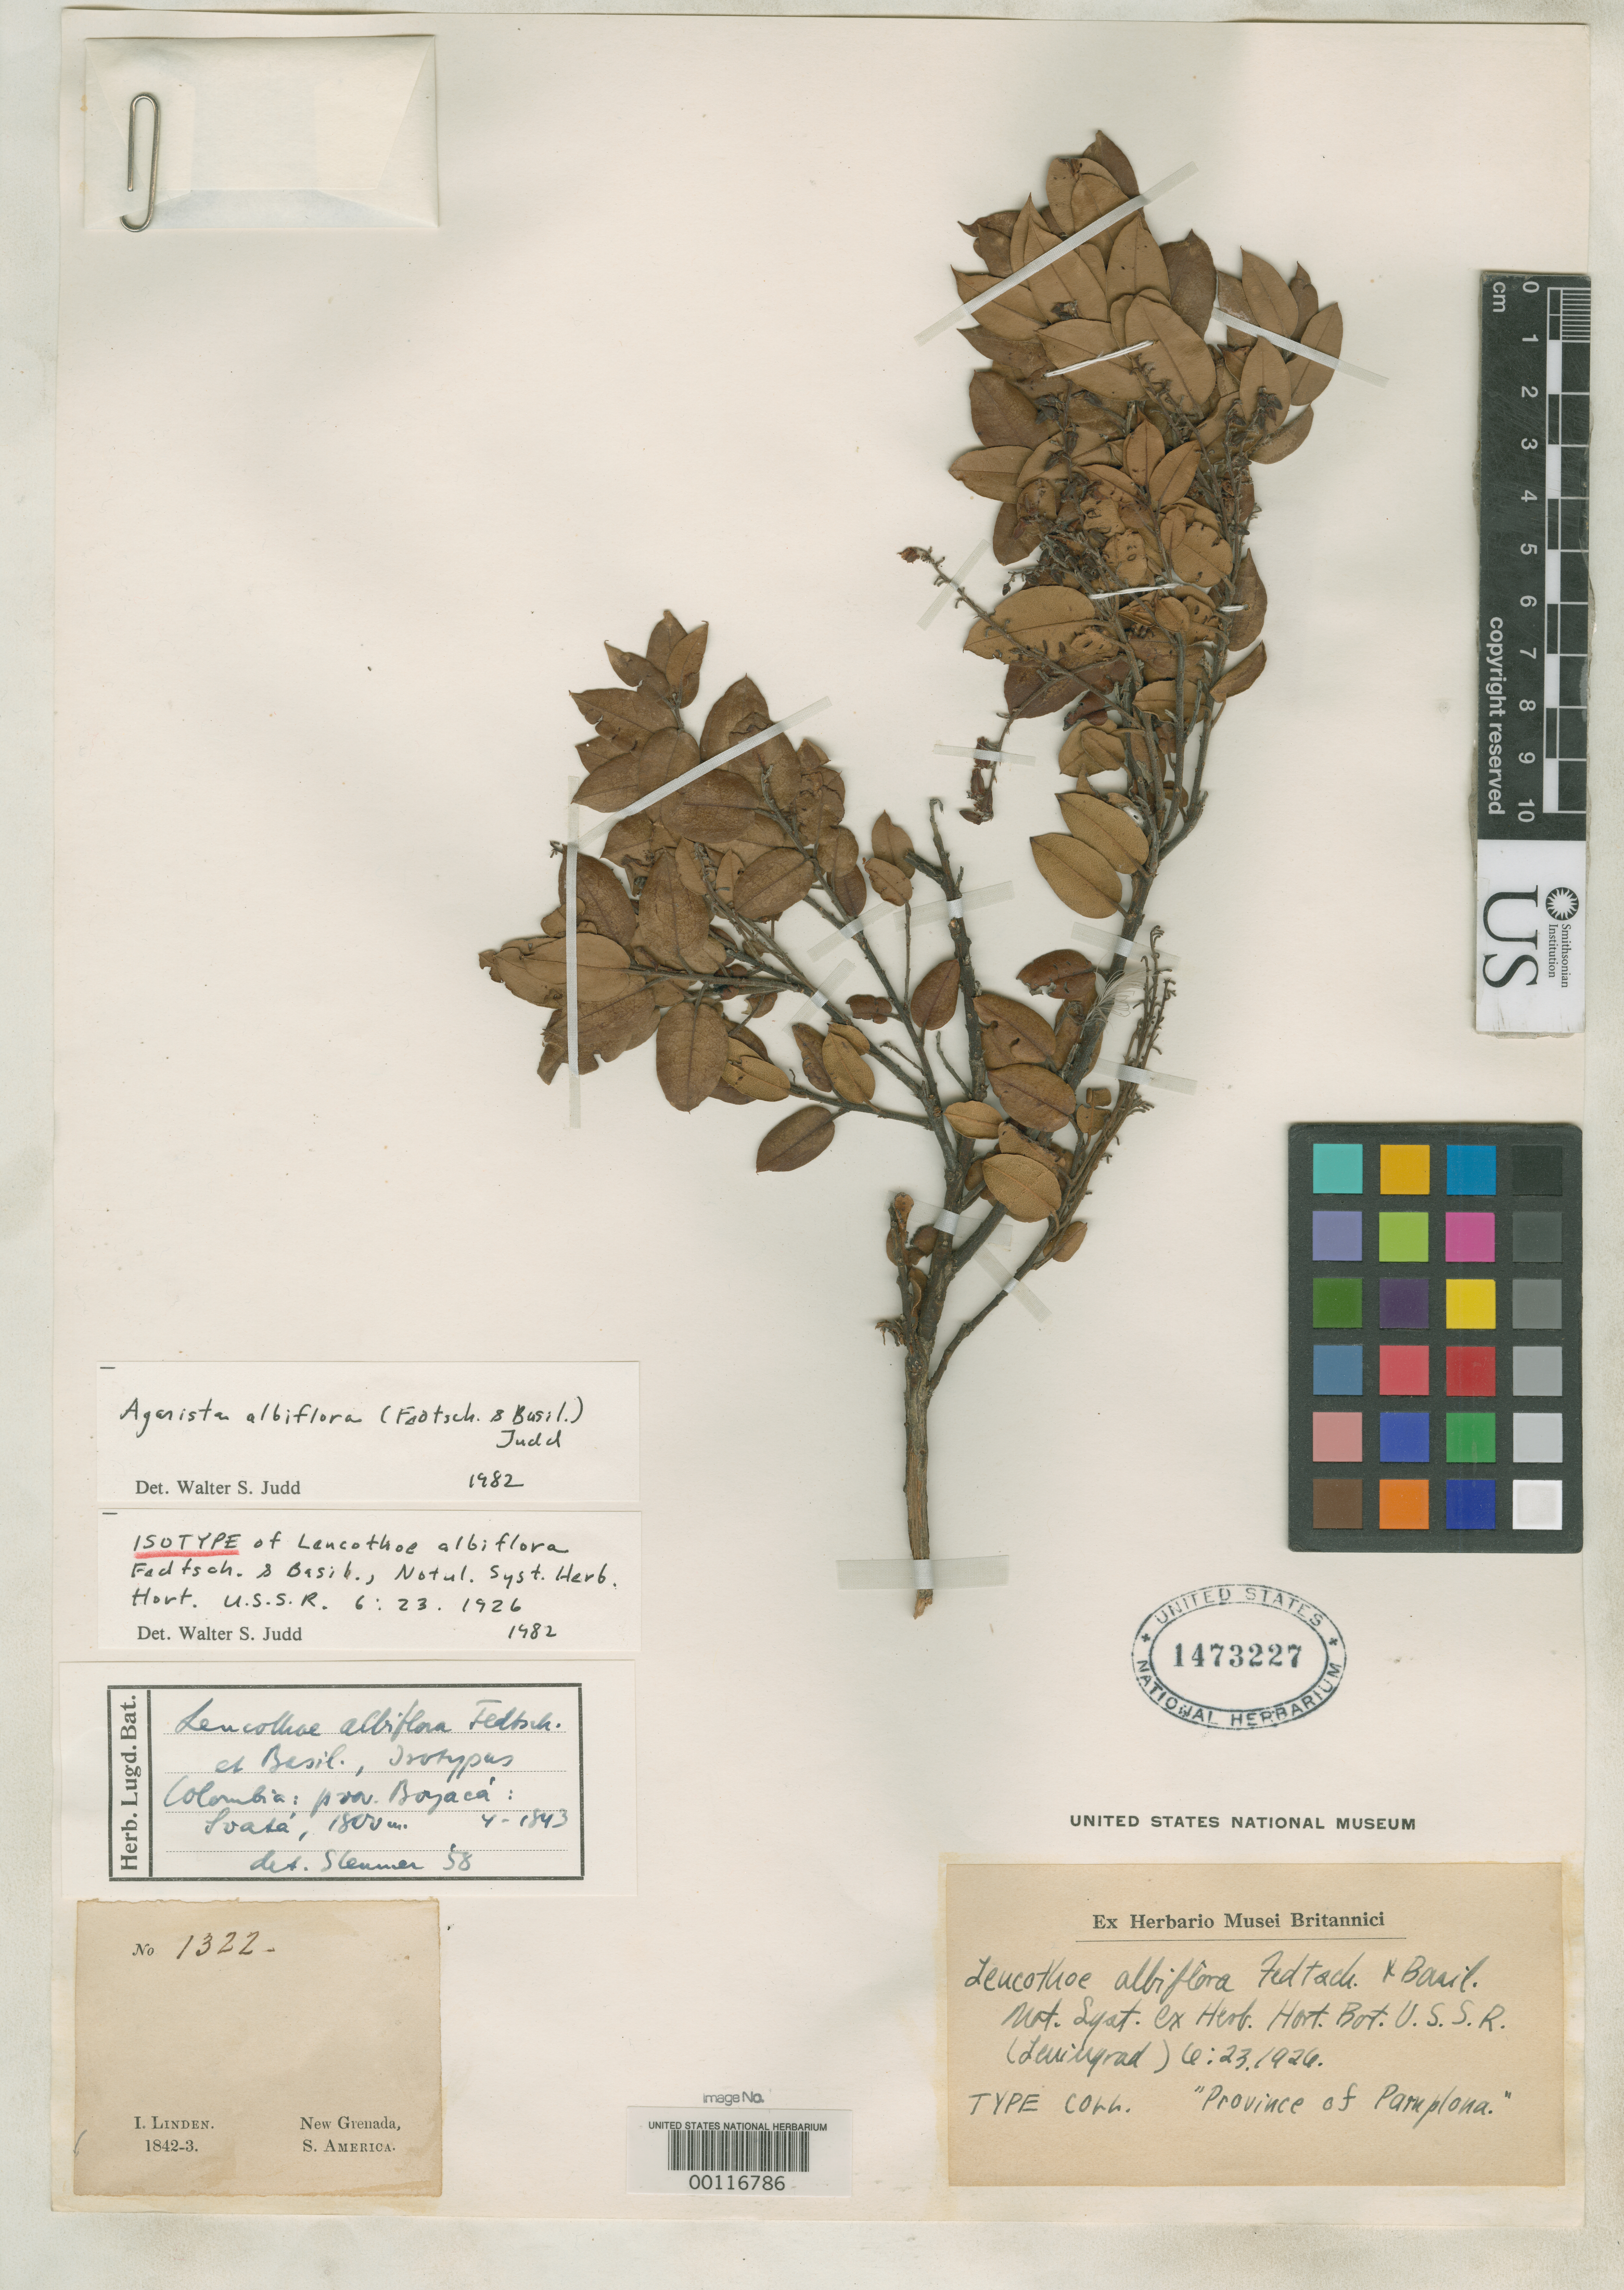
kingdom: Plantae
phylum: Tracheophyta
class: Magnoliopsida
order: Ericales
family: Ericaceae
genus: Leucothoe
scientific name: Leucothoë albiflora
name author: B. Fedtsch. & Basil.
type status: Type Collection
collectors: I. Linden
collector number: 1322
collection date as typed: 1842 to -- --- 1843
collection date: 1842/1843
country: Colombia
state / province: Norte de Santander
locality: Pamplona.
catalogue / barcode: US 1473227